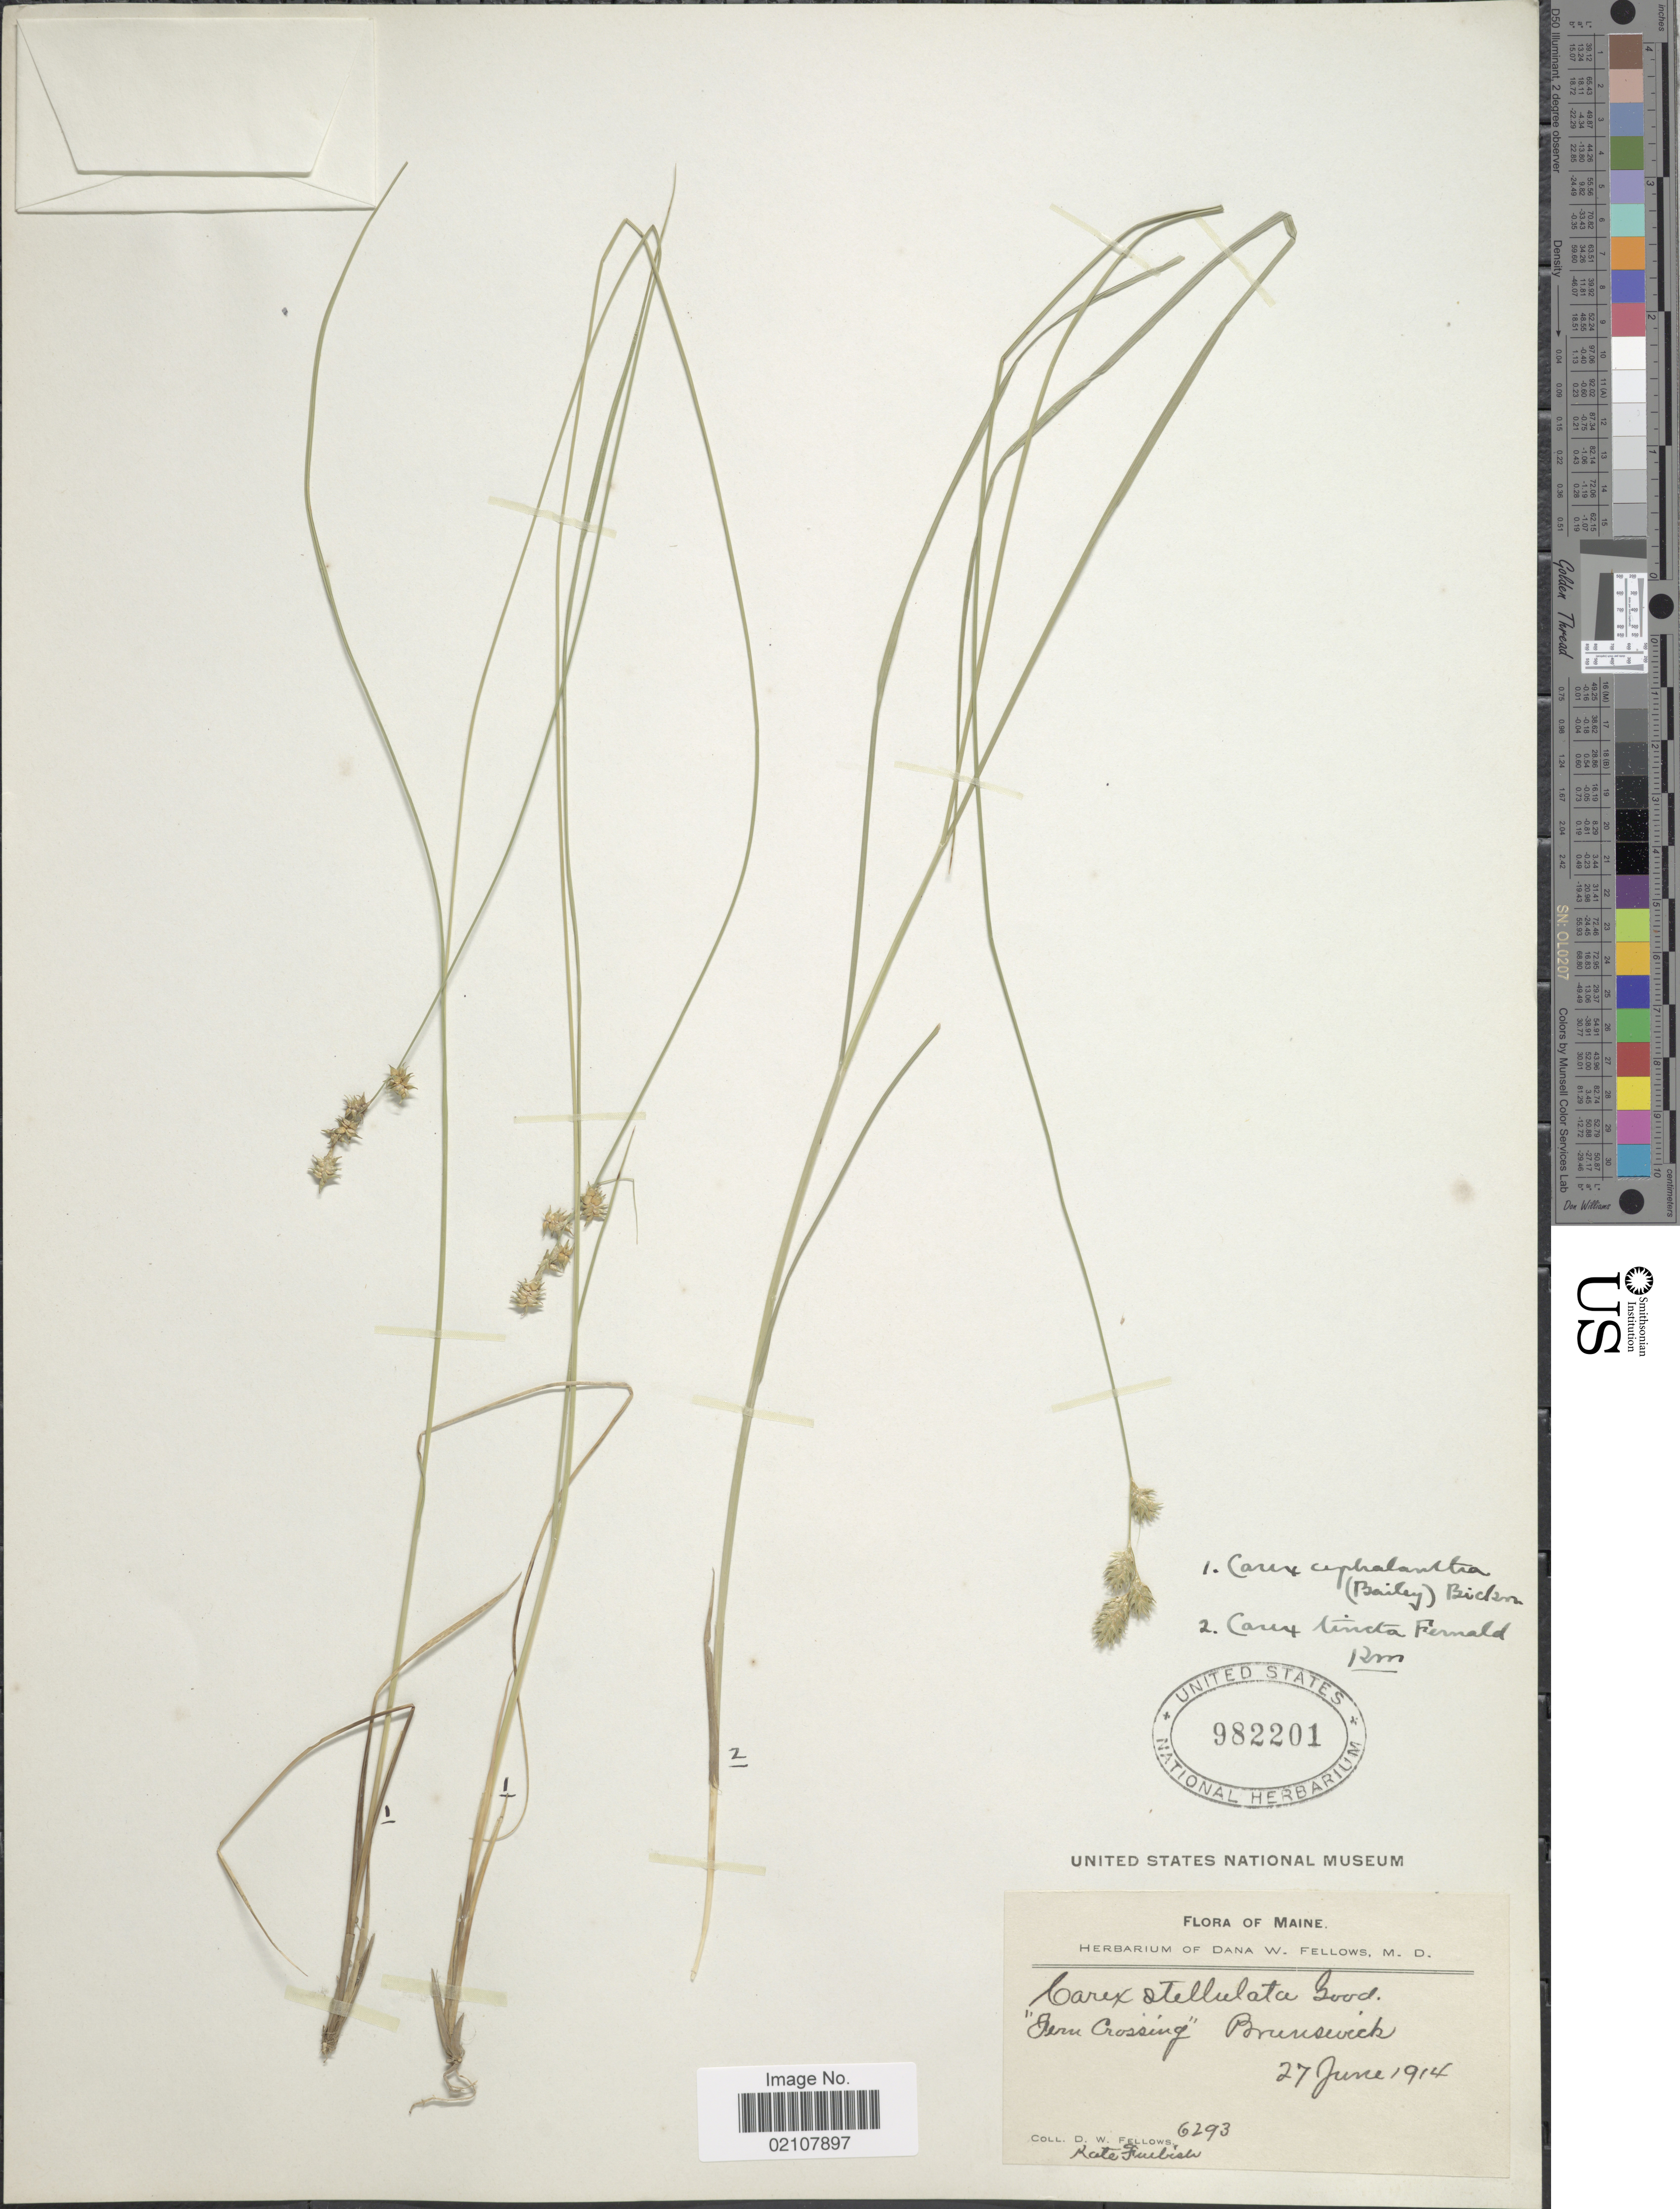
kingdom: Plantae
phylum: Tracheophyta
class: Liliopsida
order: Poales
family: Cyperaceae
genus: Carex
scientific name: Carex echinata subsp. echinata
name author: Murray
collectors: D. W. Fellows & K. Furbish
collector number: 6293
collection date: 1914-06-27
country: United States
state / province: Maine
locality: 'Fern Crossing' Brunswick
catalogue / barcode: US 982201